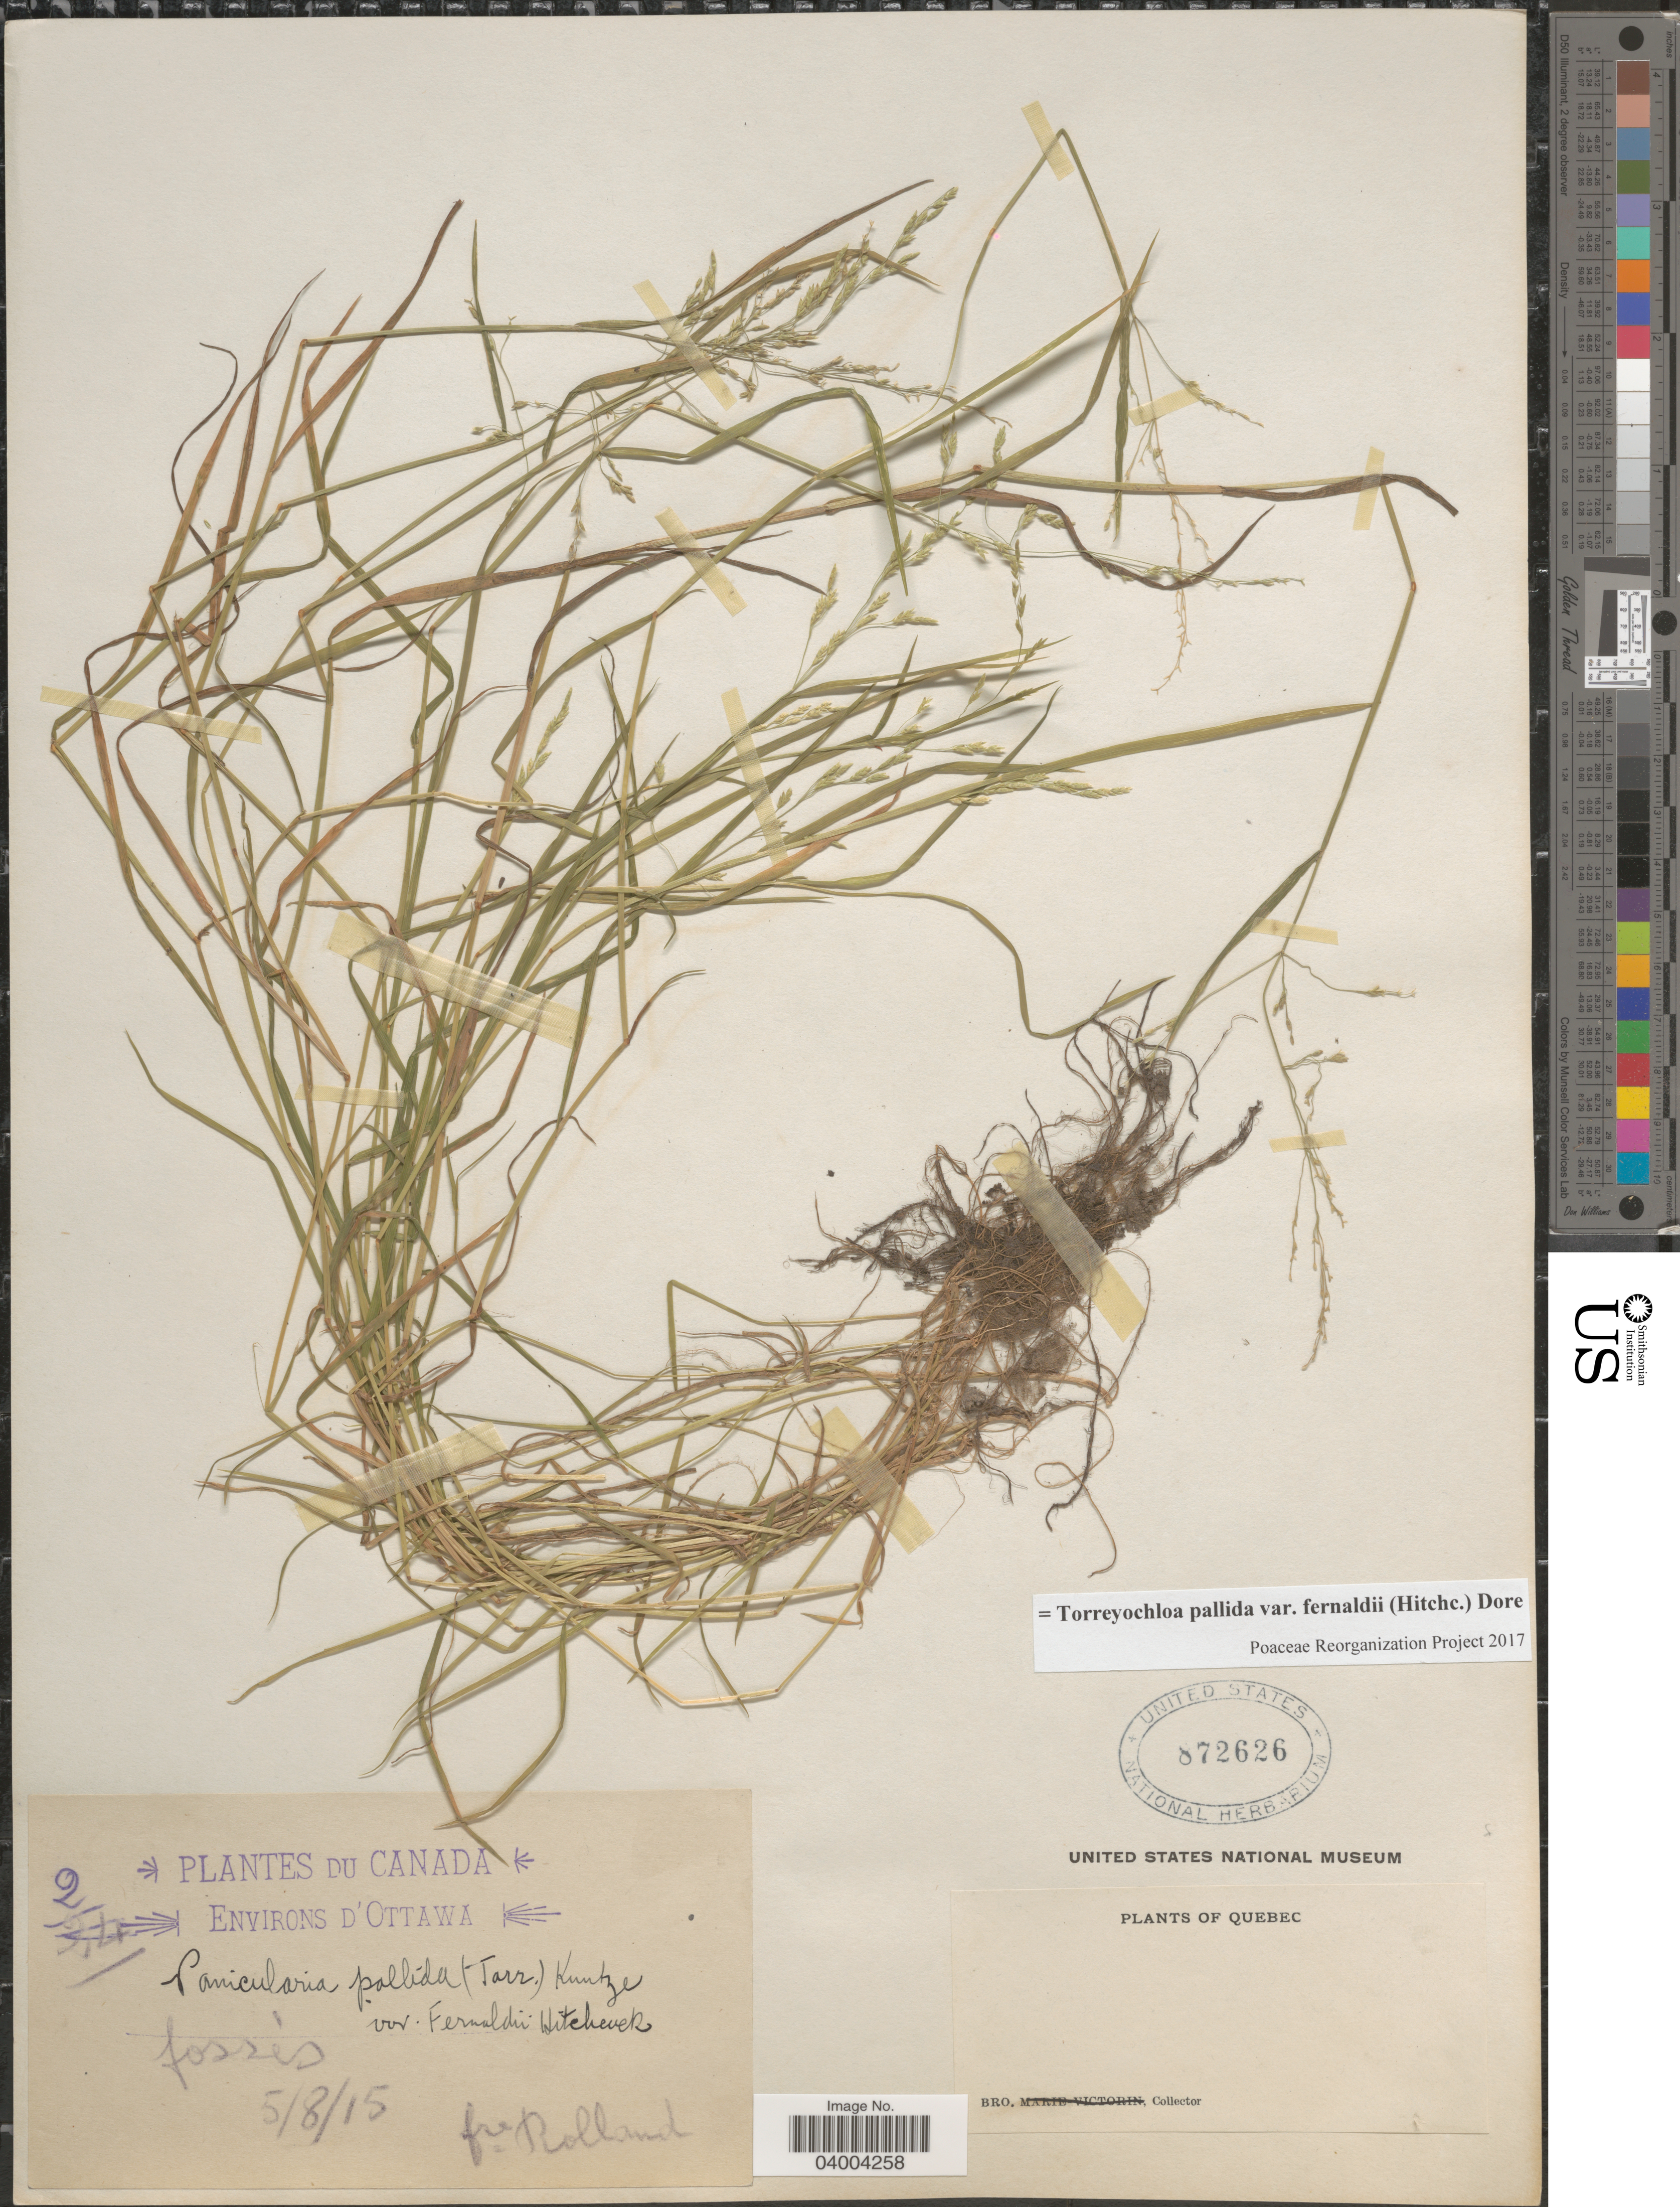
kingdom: Plantae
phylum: Tracheophyta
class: Liliopsida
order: Poales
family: Poaceae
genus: Torreyochloa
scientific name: Torreyochloa pallida var. fernaldii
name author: (Hitchc.) Dore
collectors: B. Rolland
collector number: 2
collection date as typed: Transcribed d/m/y: 5/8/15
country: Canada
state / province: Ontario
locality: Environs d' Ottawa. Fossès.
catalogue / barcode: US 872626